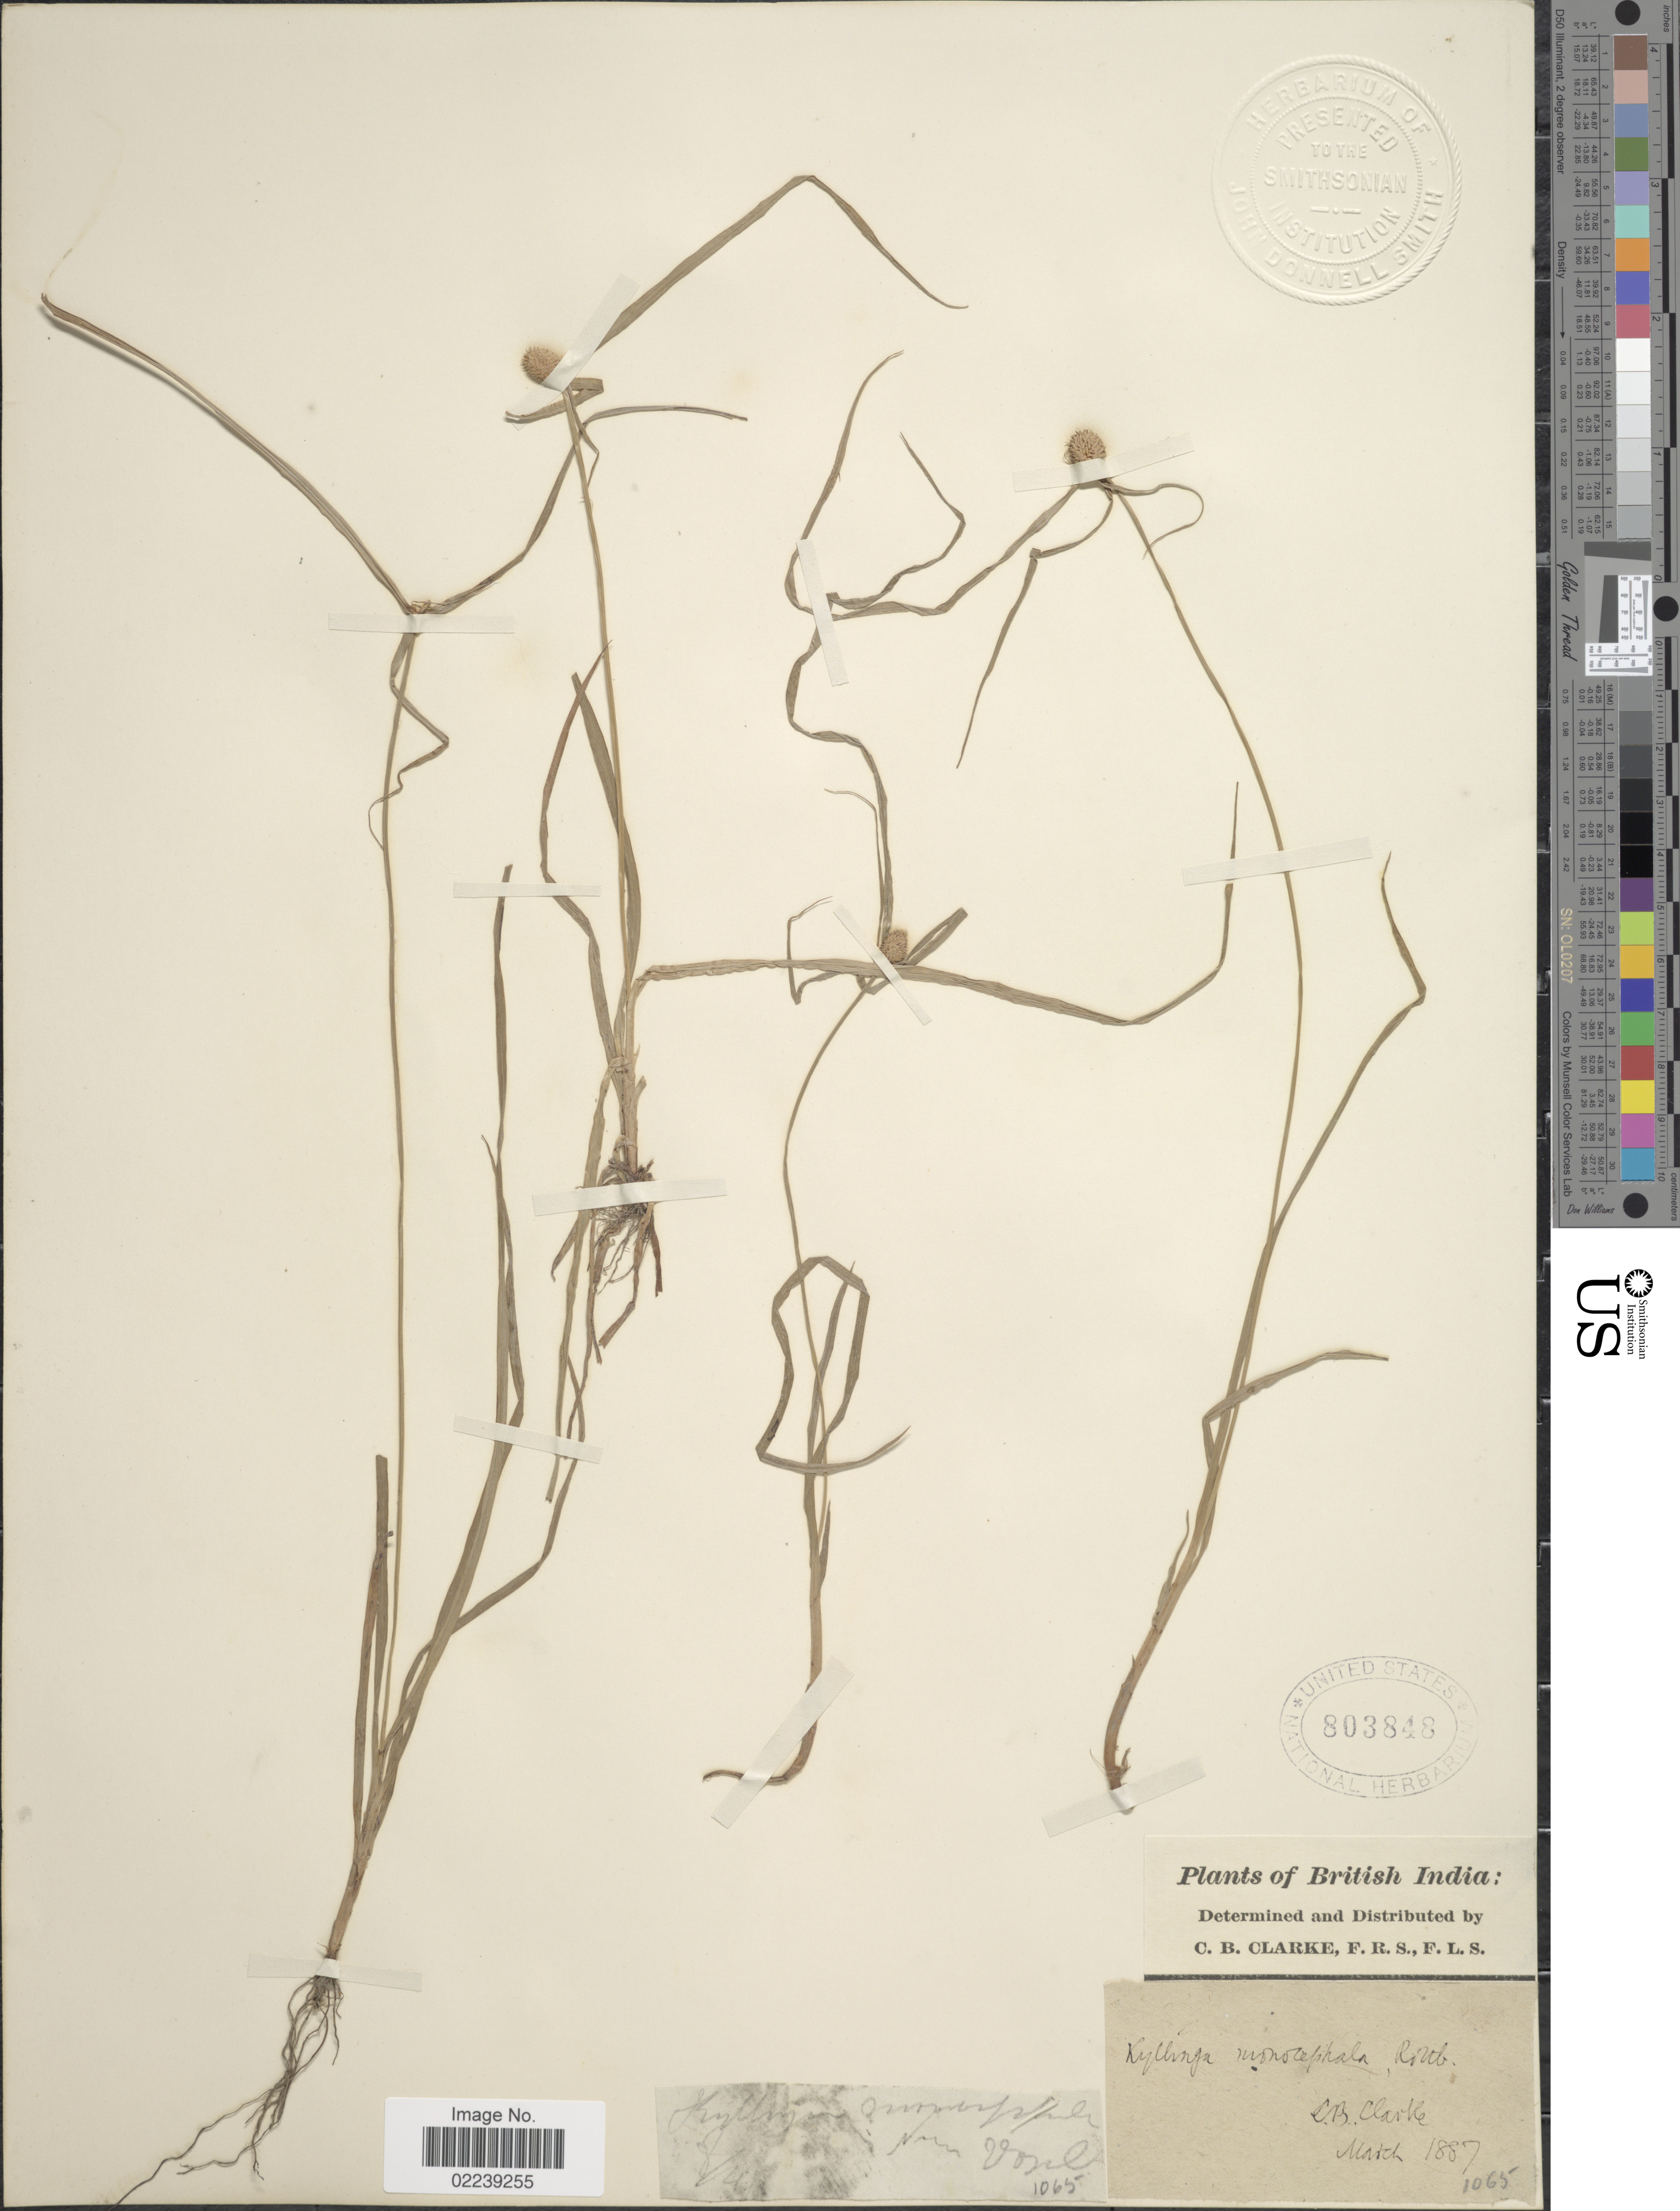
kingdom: Plantae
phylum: Tracheophyta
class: Liliopsida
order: Poales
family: Cyperaceae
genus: Cyperus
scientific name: Cyperus mindorensis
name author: (Steud.) Huygh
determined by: Strong, M. T., (US), Smithsonian Institution - National Museum of Natural History (UNITED STATES)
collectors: C. B. Clarke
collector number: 1065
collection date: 1887-03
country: India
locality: British India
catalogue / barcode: US 803848